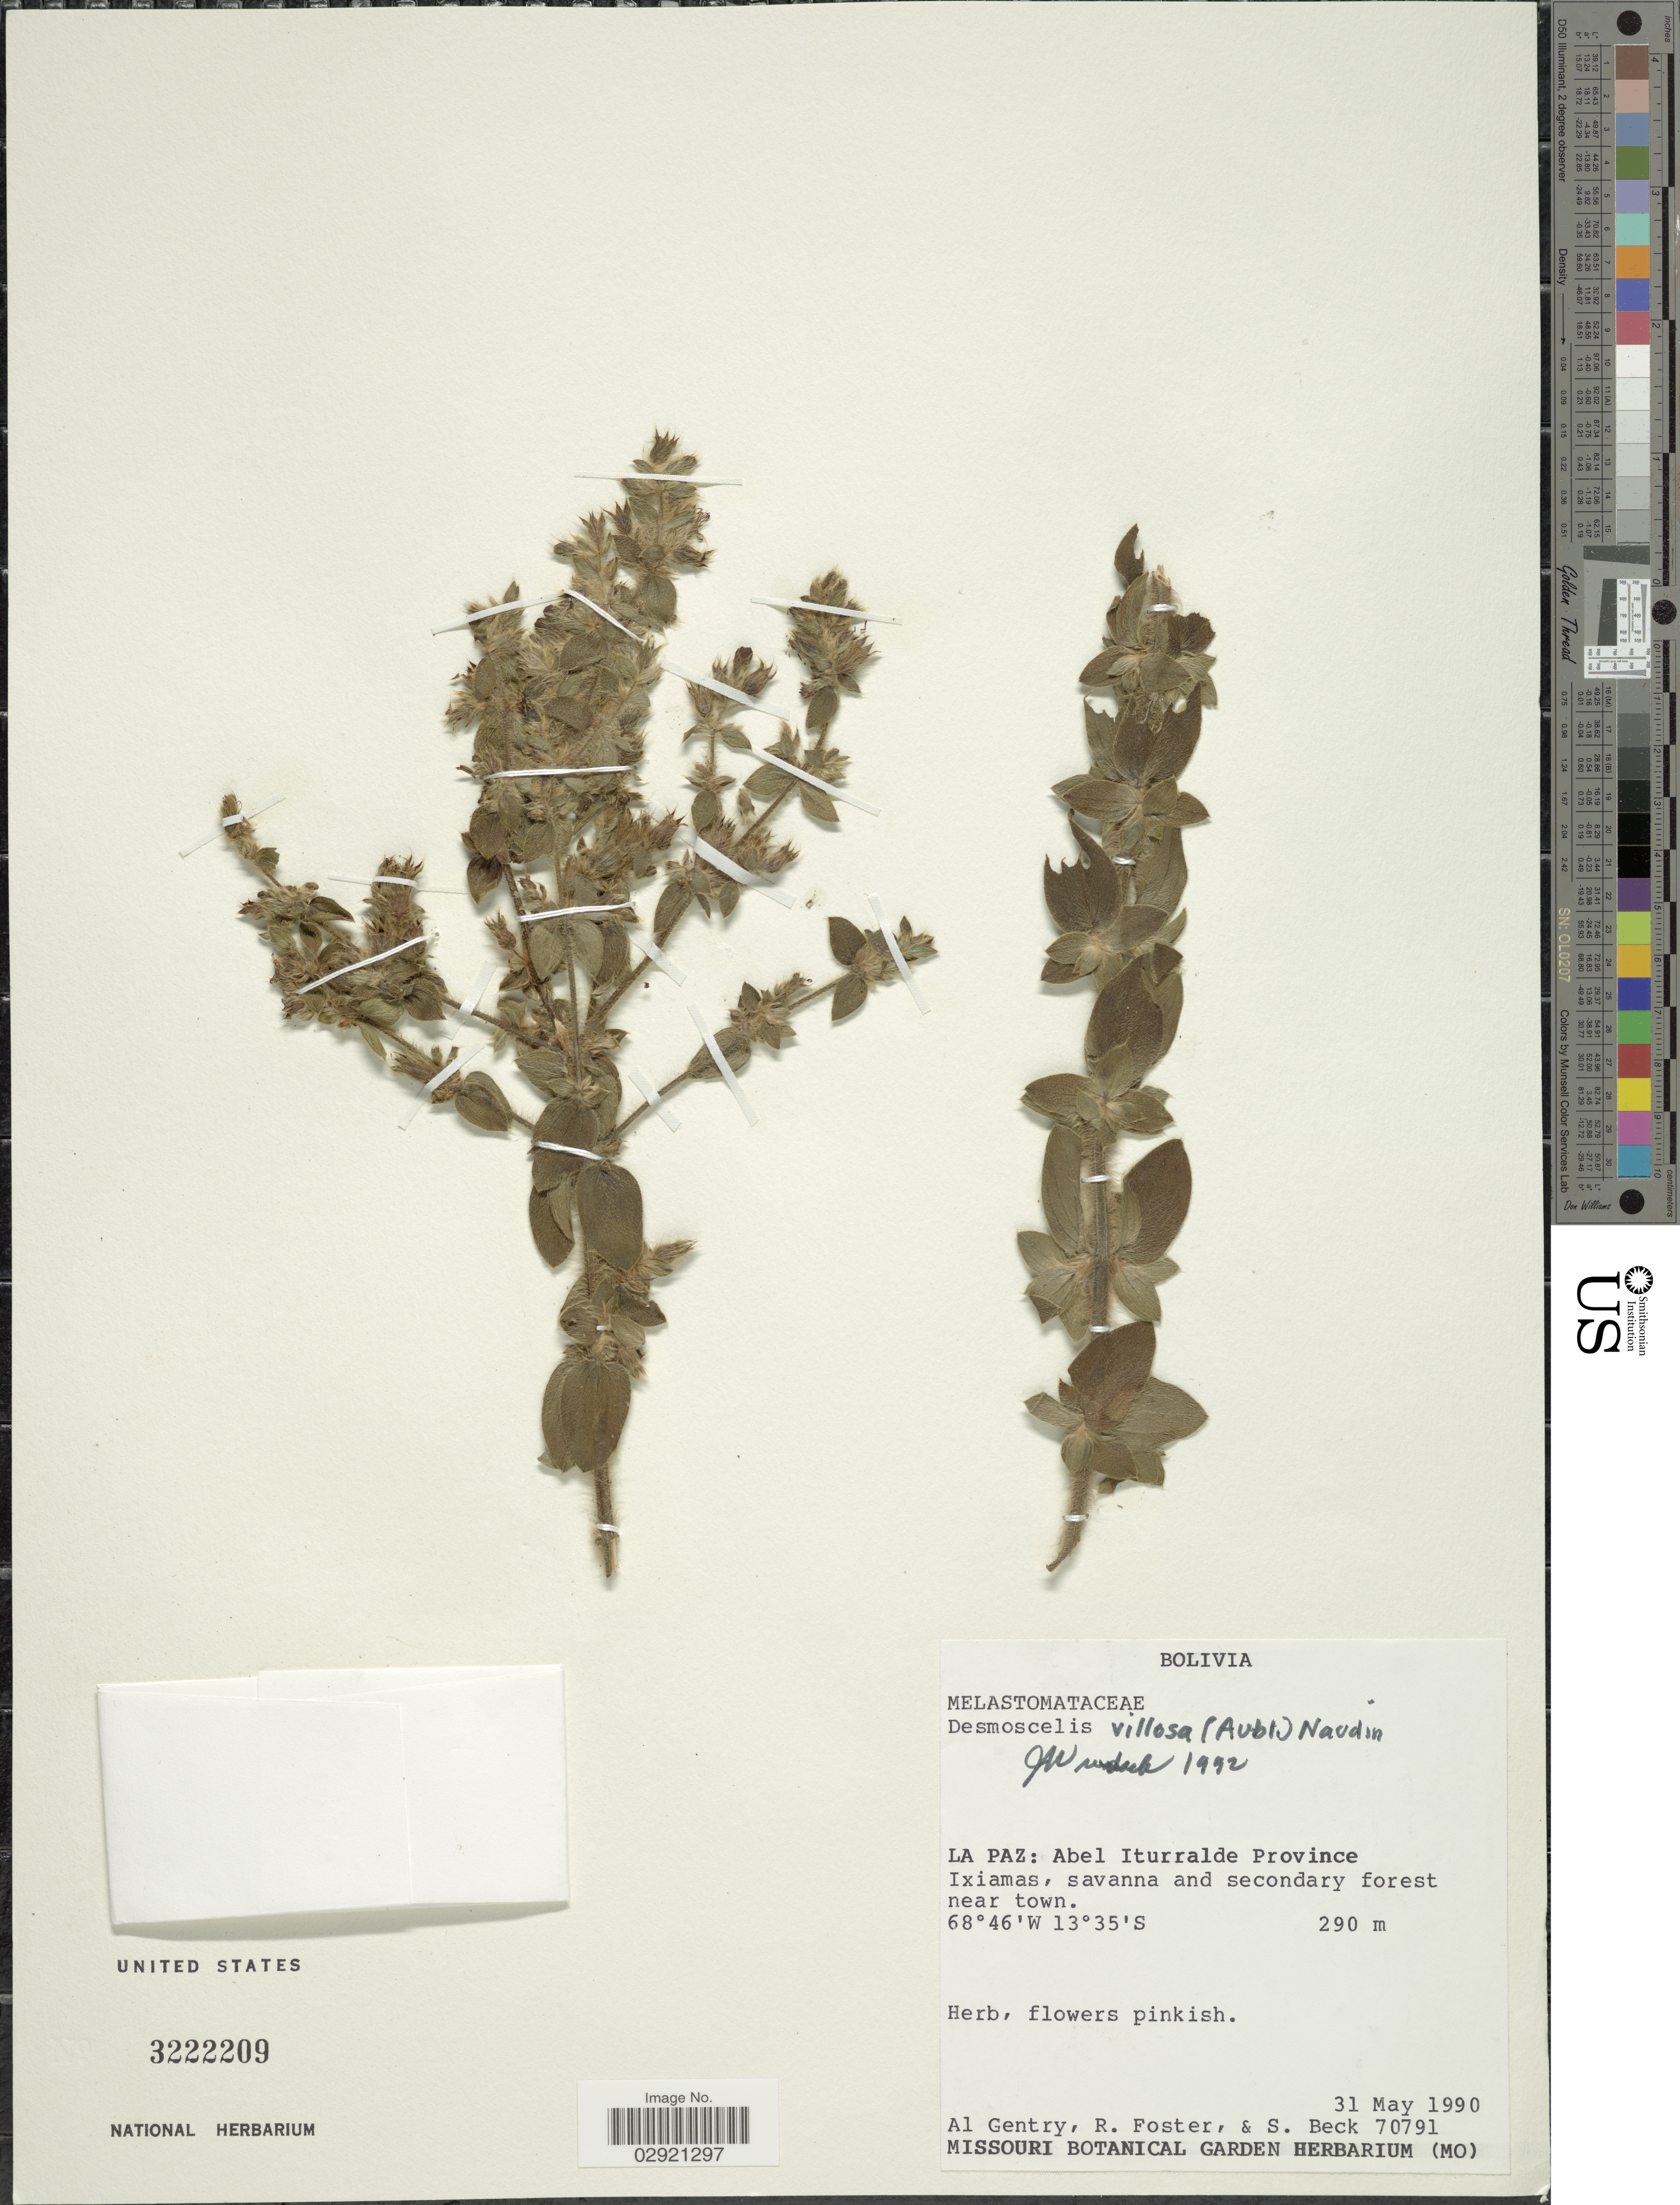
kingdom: Plantae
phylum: Tracheophyta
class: Magnoliopsida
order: Myrtales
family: Melastomataceae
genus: Desmoscelis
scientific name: Desmoscelis villosa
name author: (Aubl.) Naudin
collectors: A. H. Gentry, R. Foster & S. G. Beck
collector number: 70791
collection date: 1990-05-31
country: Bolivia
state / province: La Paz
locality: Abel Iturralde Province. Ixiamas.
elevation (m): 290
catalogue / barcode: US 3222209